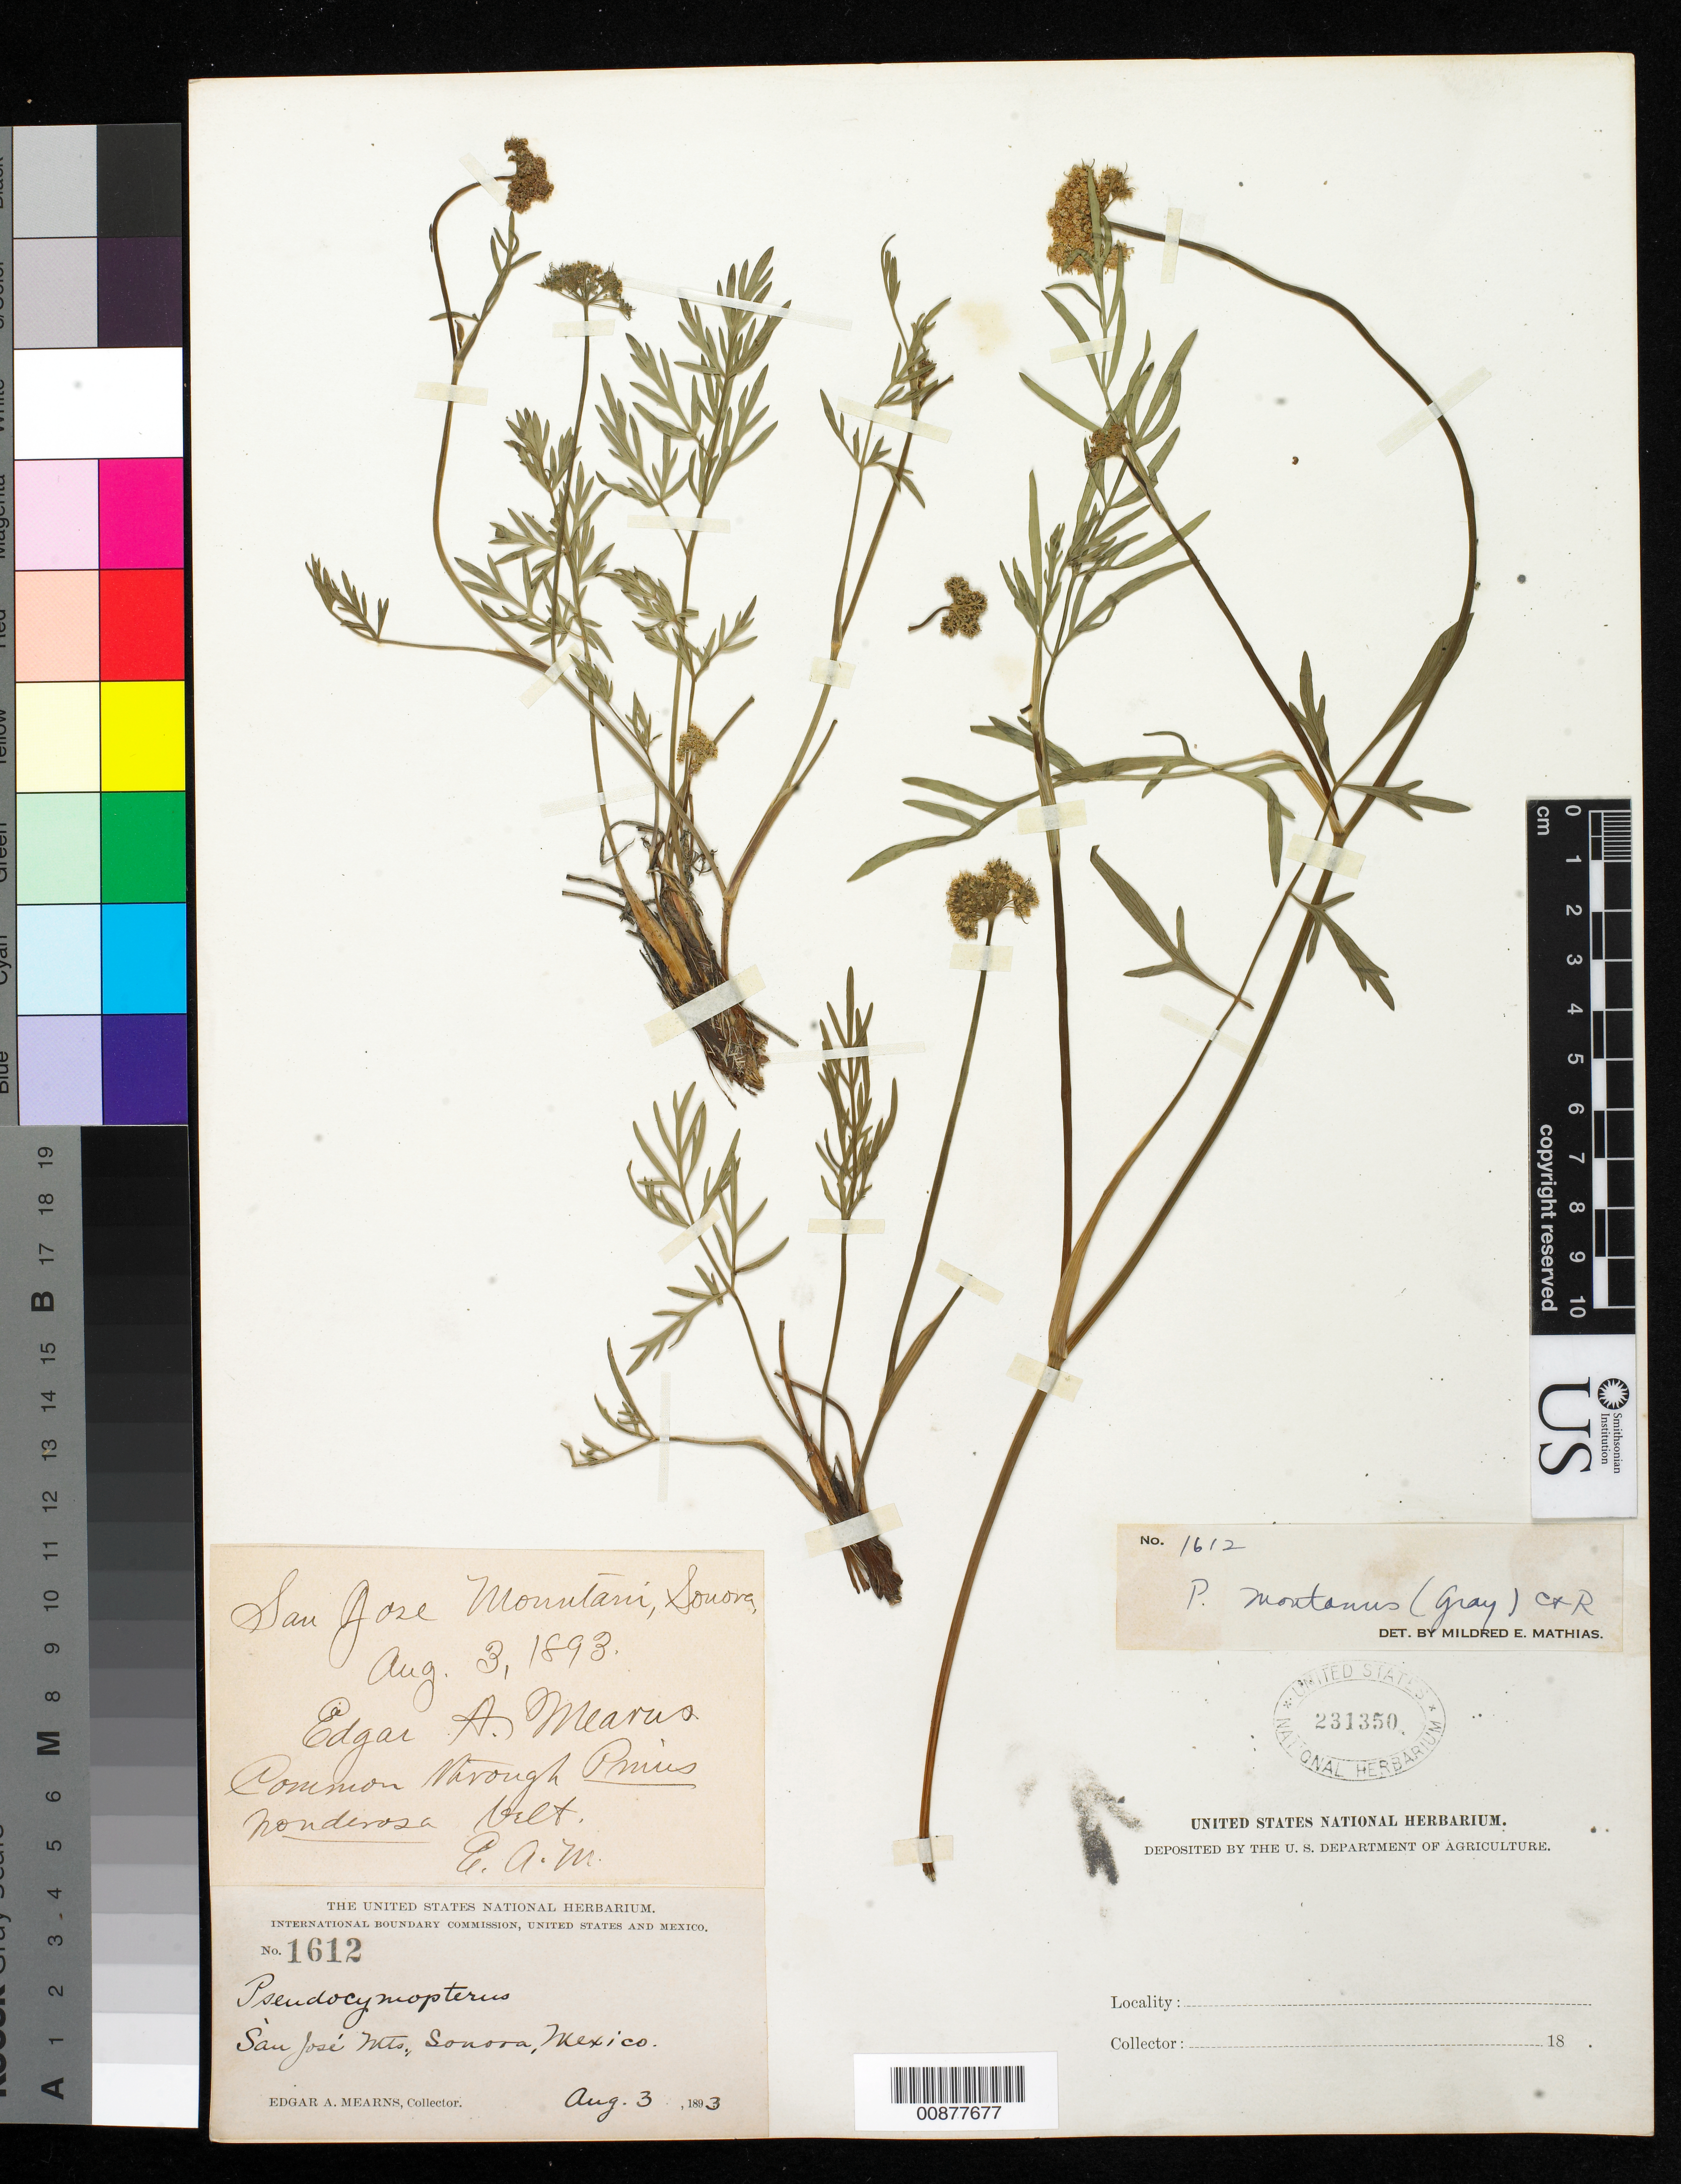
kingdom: Plantae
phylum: Tracheophyta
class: Magnoliopsida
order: Apiales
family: Apiaceae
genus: Pseudocymopterus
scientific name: Pseudocymopterus montanus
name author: (A. Gray) J.M. Coult. & Rose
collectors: E. A. Mearns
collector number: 1612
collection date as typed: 03 Aug 1893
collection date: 1893-08-03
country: Mexico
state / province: Sonora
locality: San José Mts., Sonora.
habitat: Common through Pinus ponderosa belt.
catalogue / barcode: US 231350